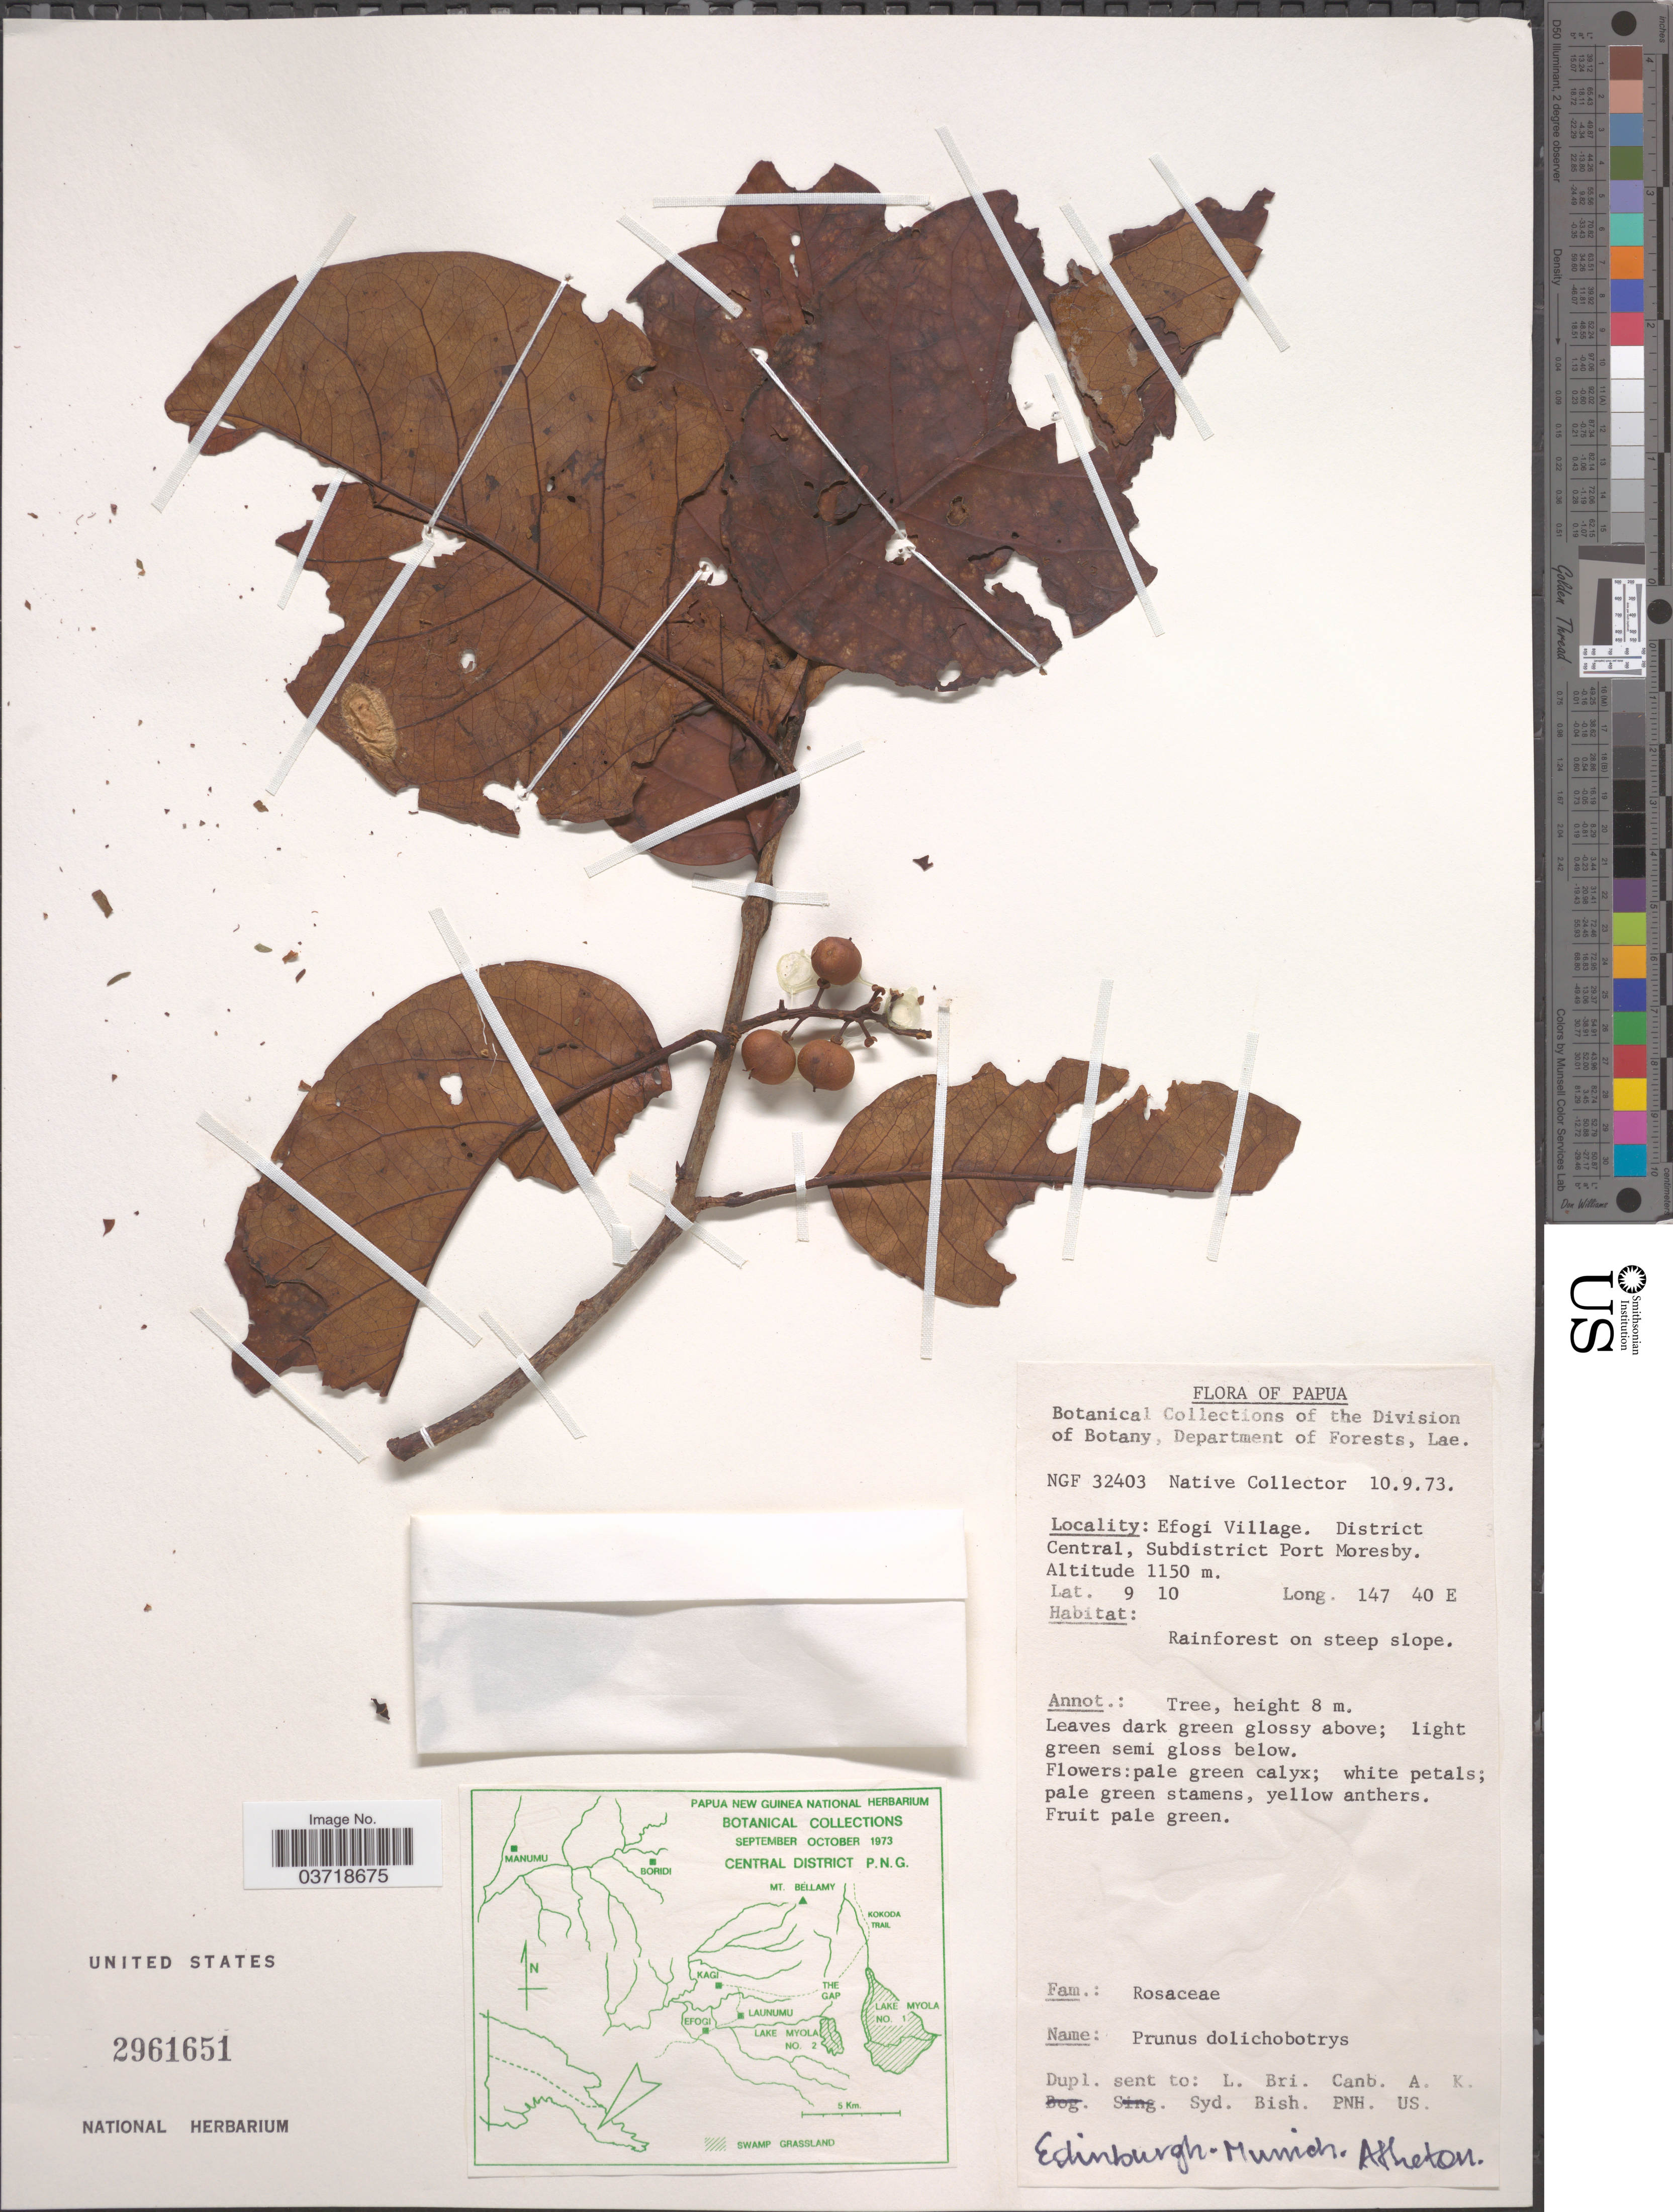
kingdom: Plantae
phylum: Tracheophyta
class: Magnoliopsida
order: Rosales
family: Rosaceae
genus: Prunus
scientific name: Prunus dolichobotrys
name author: (Lauterb. & K. Schum.) Kalkman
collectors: Native collector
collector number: NGF 32403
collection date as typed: Transcribed d/m/y: 10/9/73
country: Papua New Guinea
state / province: Central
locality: Papua. Efogi Village. District Central, subdistrict Port Moresby.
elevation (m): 1150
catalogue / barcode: US 2961651